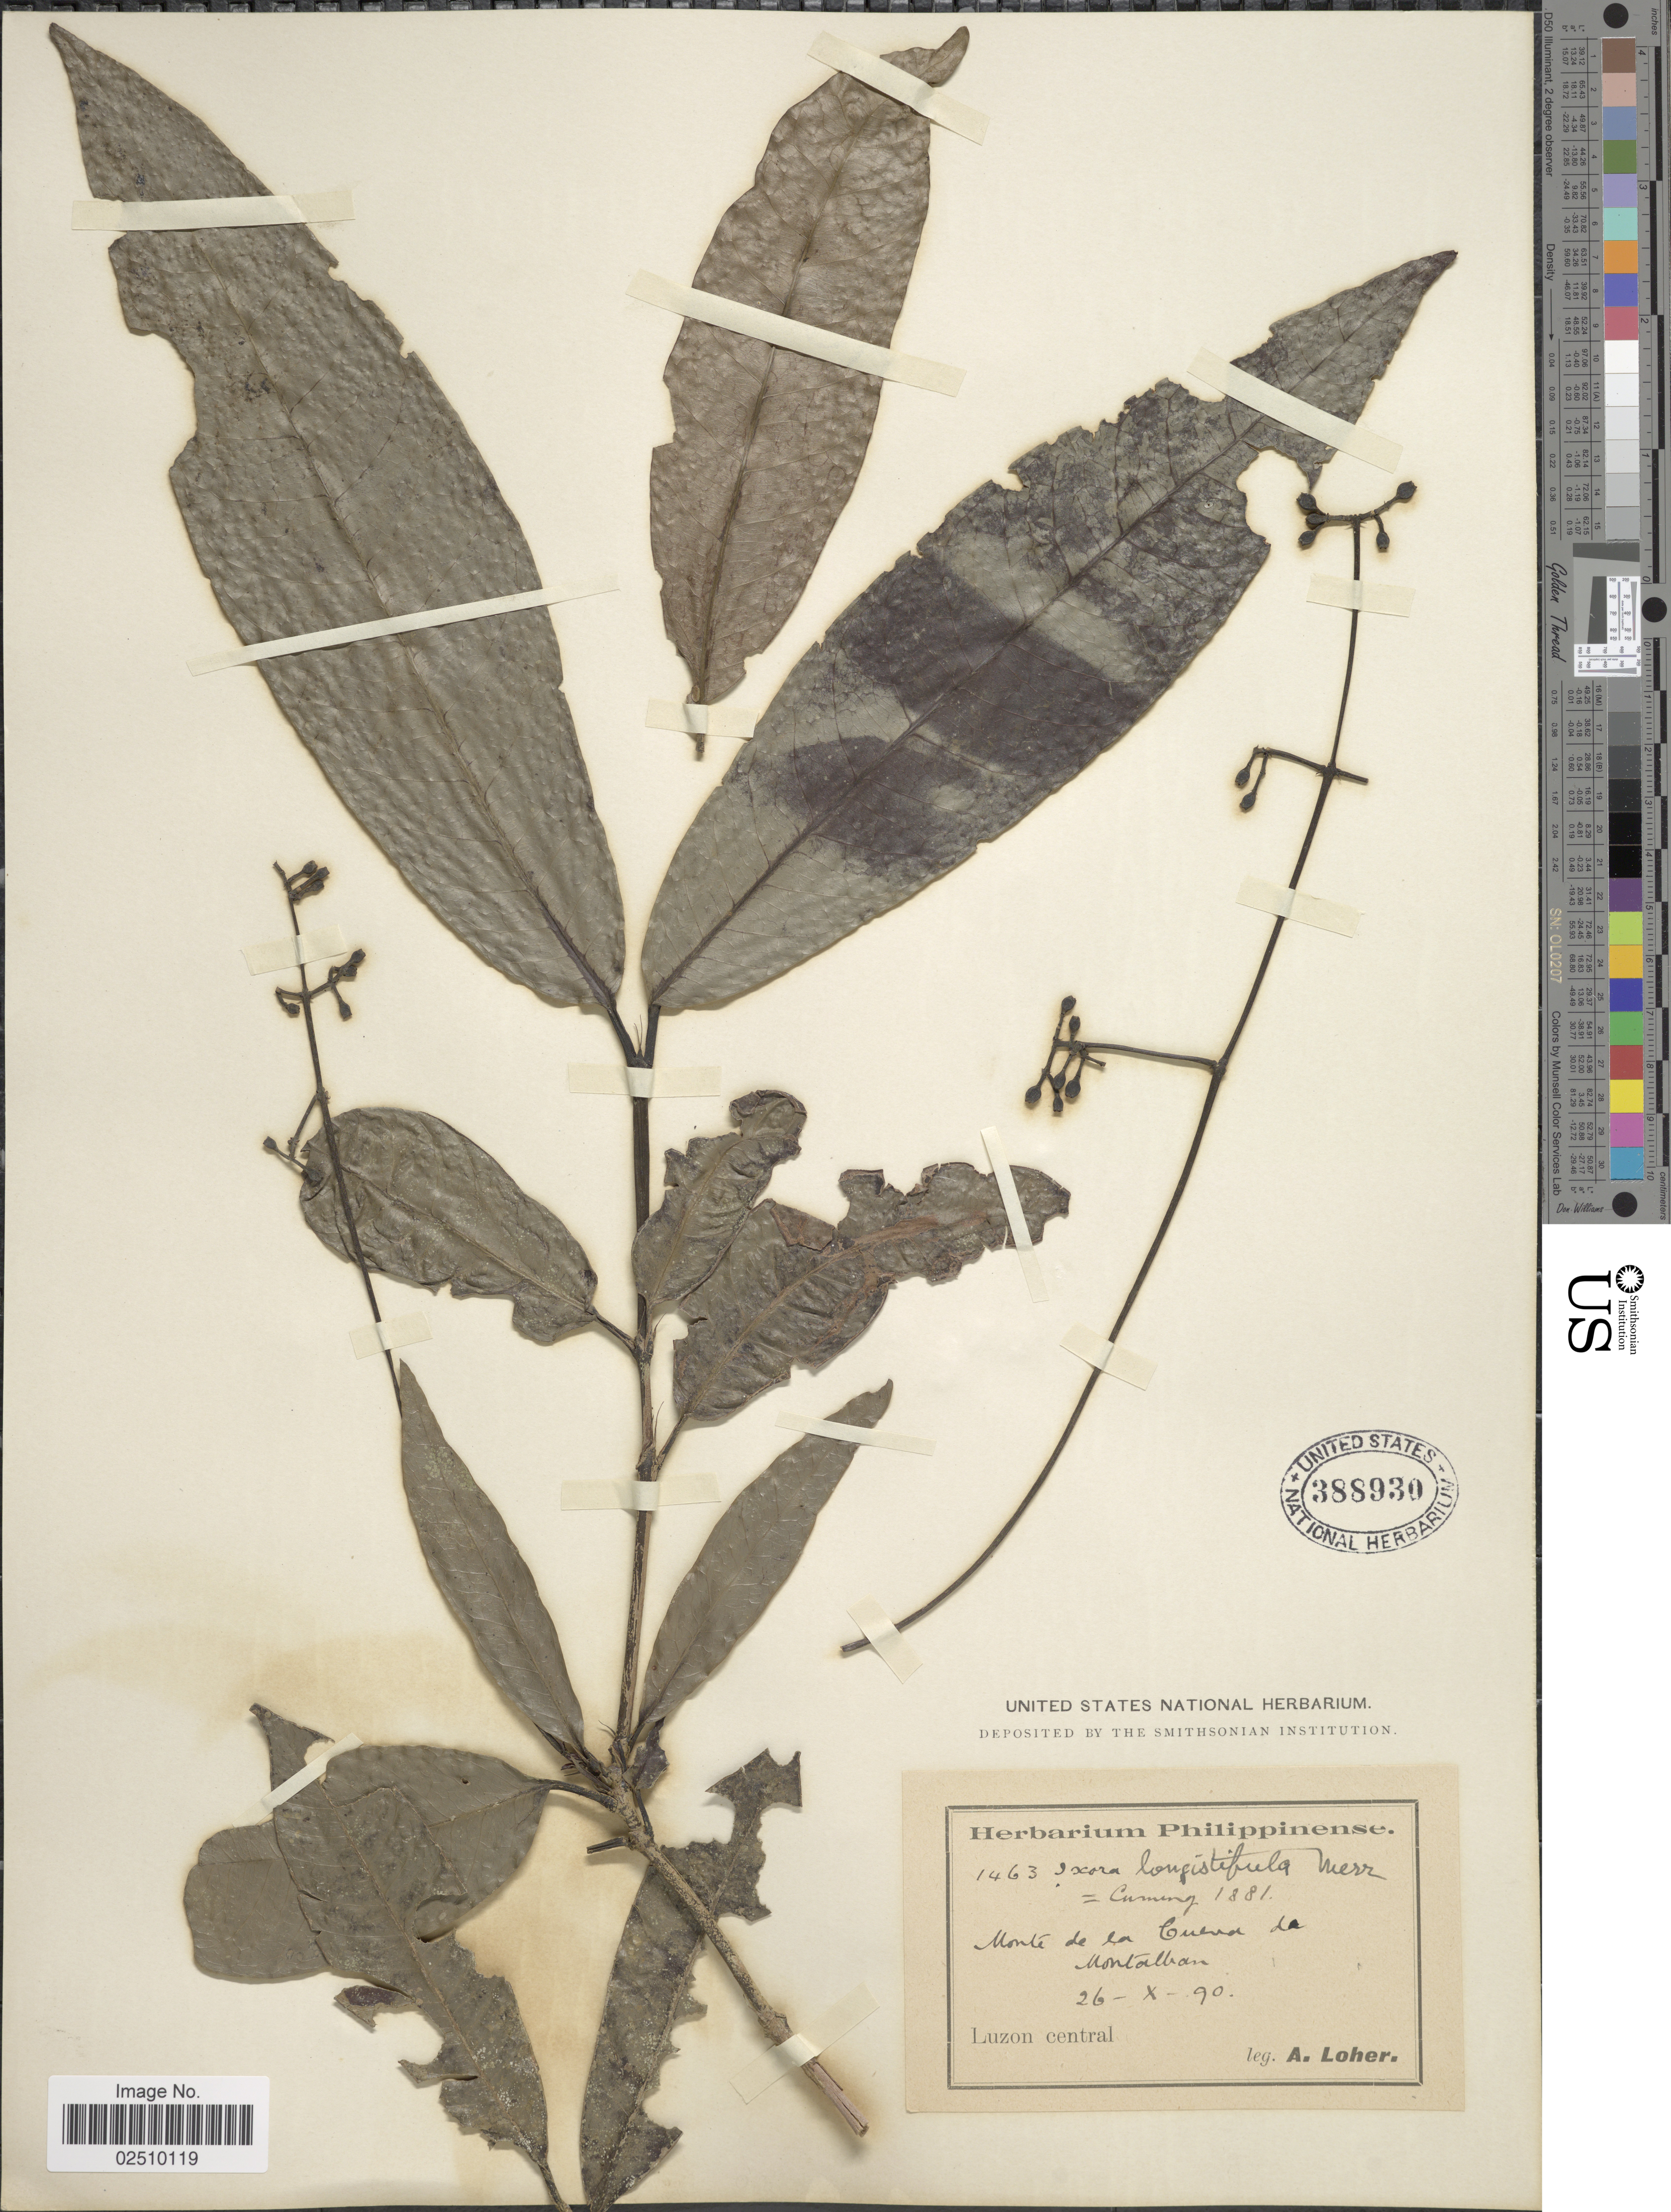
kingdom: Plantae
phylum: Tracheophyta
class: Magnoliopsida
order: Gentianales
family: Rubiaceae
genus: Ixora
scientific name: Ixora longistipula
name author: Merr.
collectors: A. Loher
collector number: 1463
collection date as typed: Transcribed d/m/y: 26/10/90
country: Philippines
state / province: Central Luzon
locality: Monte de la Cueva de Montalban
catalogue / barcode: US 388930